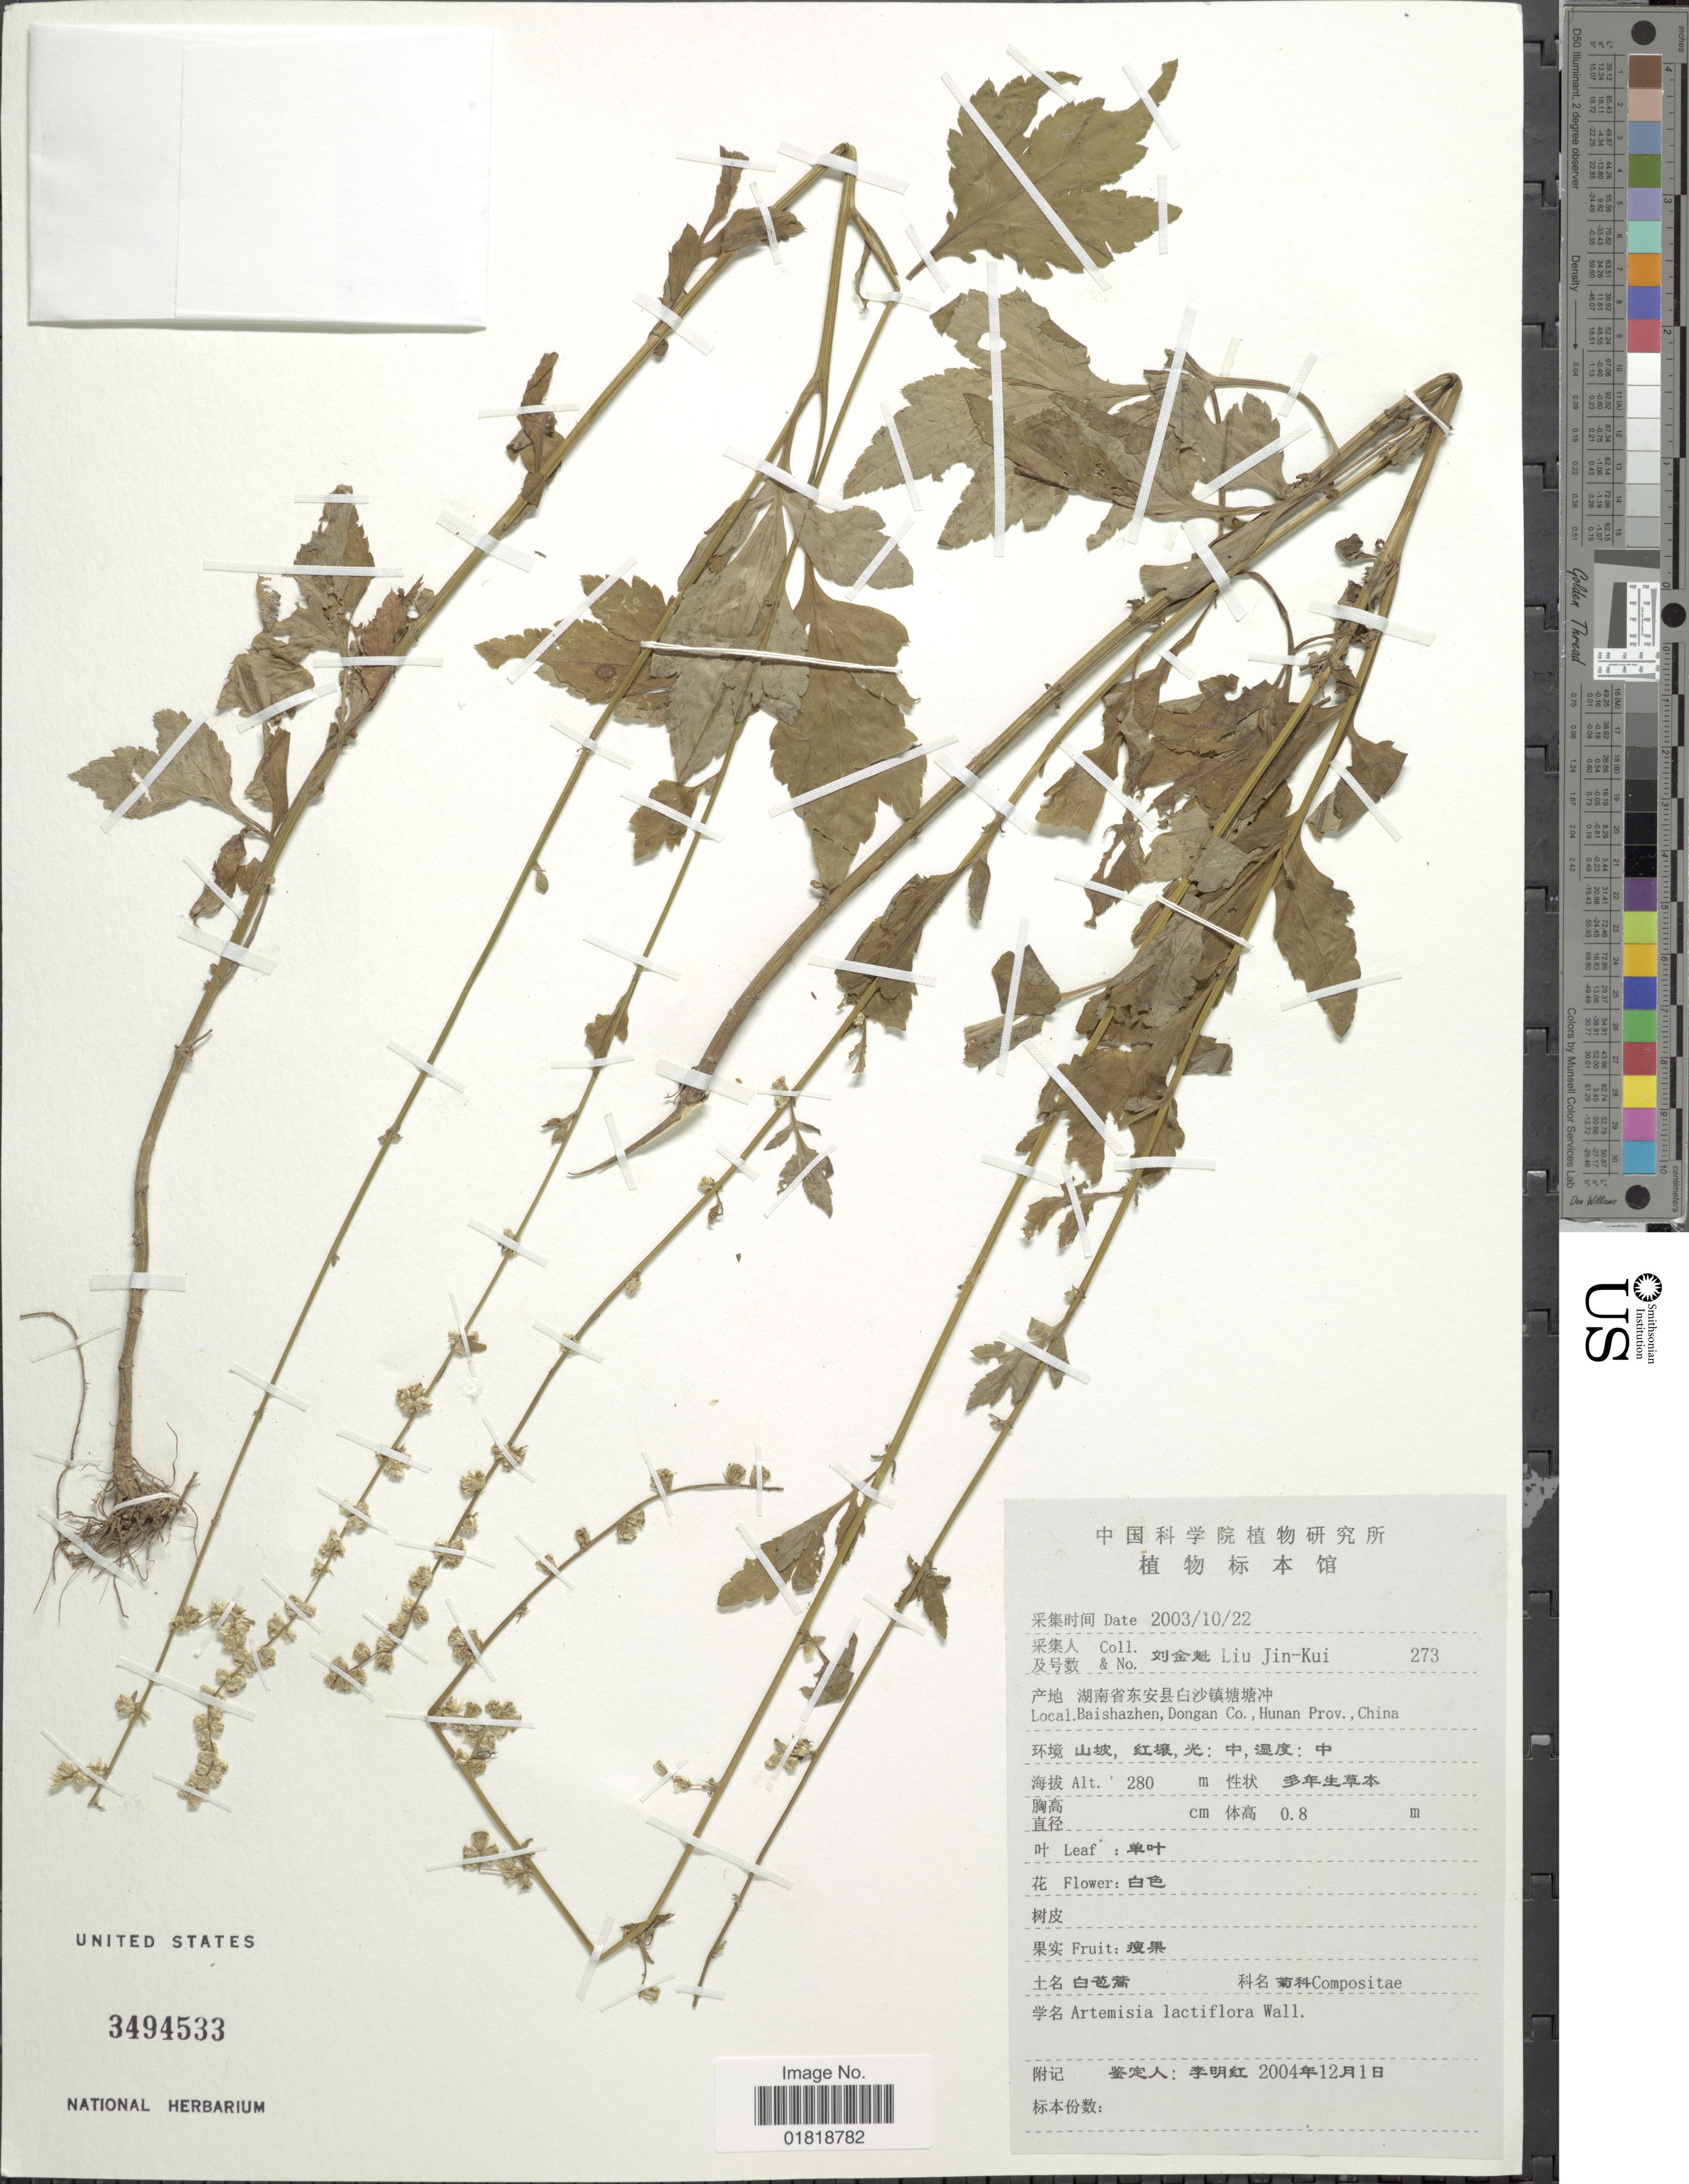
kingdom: Plantae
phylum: Tracheophyta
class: Magnoliopsida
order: Asterales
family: Asteraceae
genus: Artemisia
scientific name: Artemisia lactiflora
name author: Wall. ex DC.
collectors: Liu Jin-Kui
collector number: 273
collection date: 2003-10-22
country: China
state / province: Hunan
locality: Baishazhen, Dongan Co.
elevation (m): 280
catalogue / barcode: US 3494533